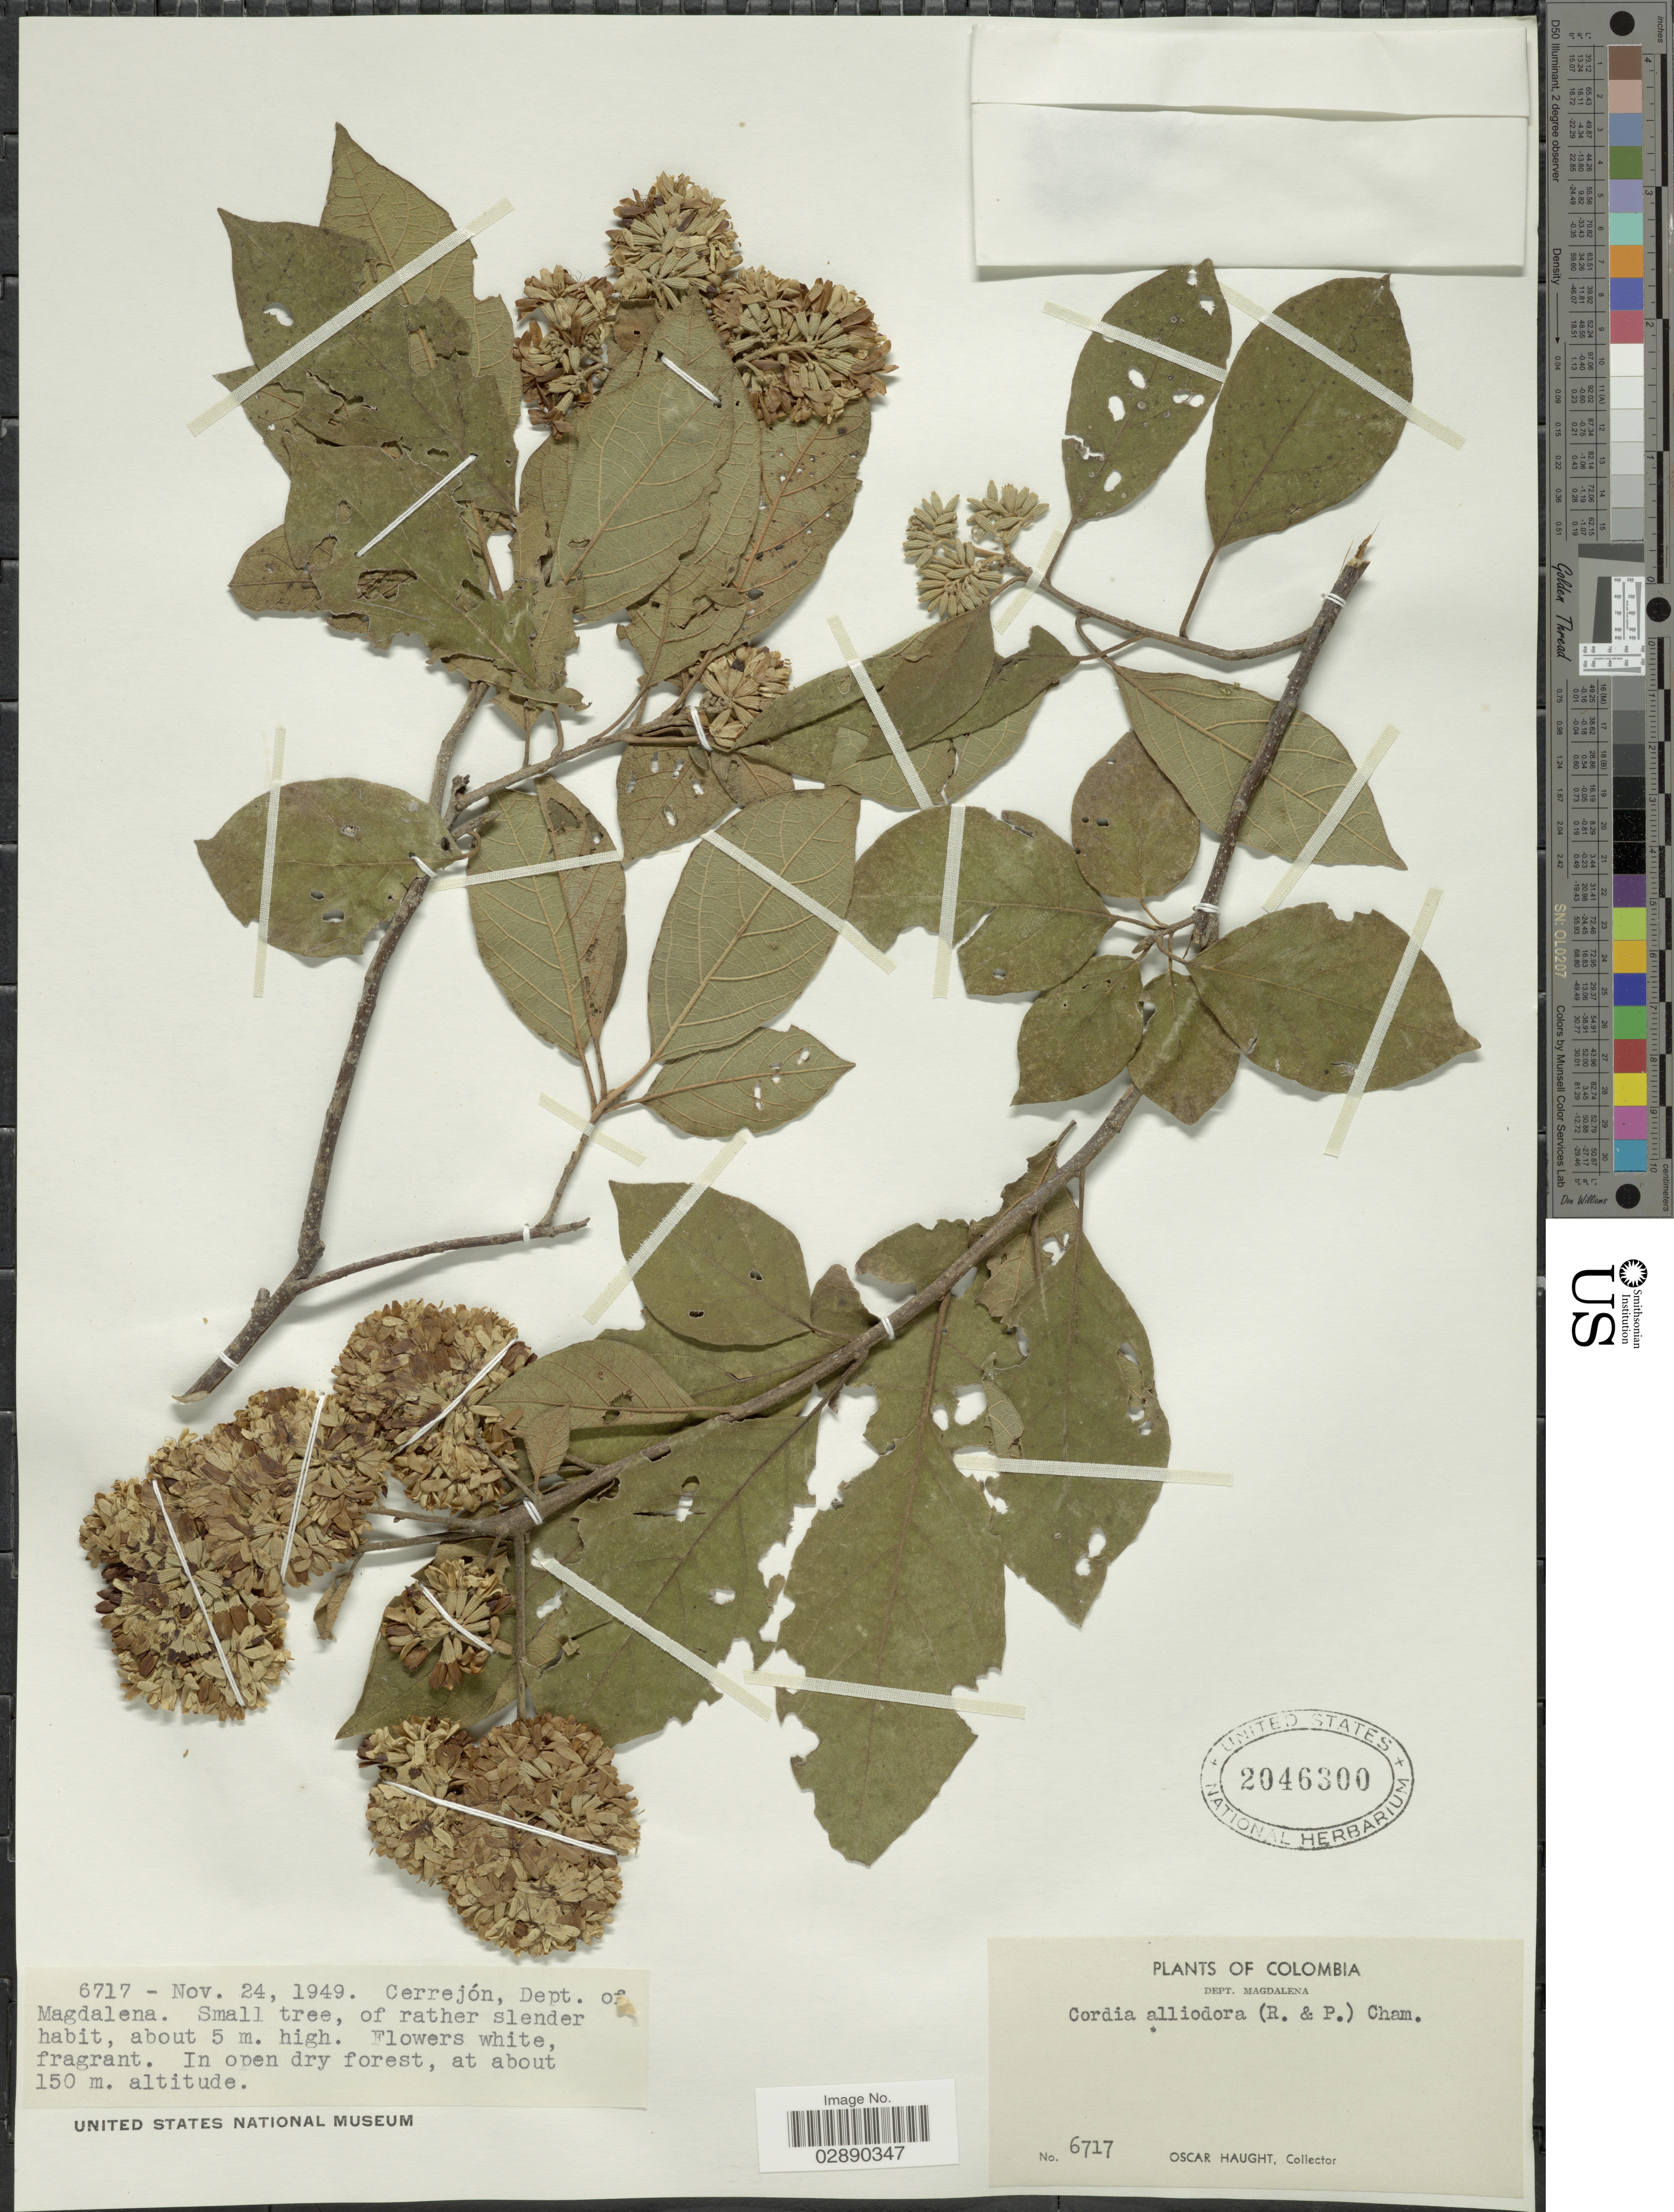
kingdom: Plantae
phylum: Tracheophyta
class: Magnoliopsida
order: Boraginales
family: Cordiaceae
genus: Cordia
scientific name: Cordia alliodora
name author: (Ruiz & Pav.) Oken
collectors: O. L. Haught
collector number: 6717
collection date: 1949-11-24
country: Colombia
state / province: Magdalena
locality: Cerrejón, Dept. of Magdalena.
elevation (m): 150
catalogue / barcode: US 2046300